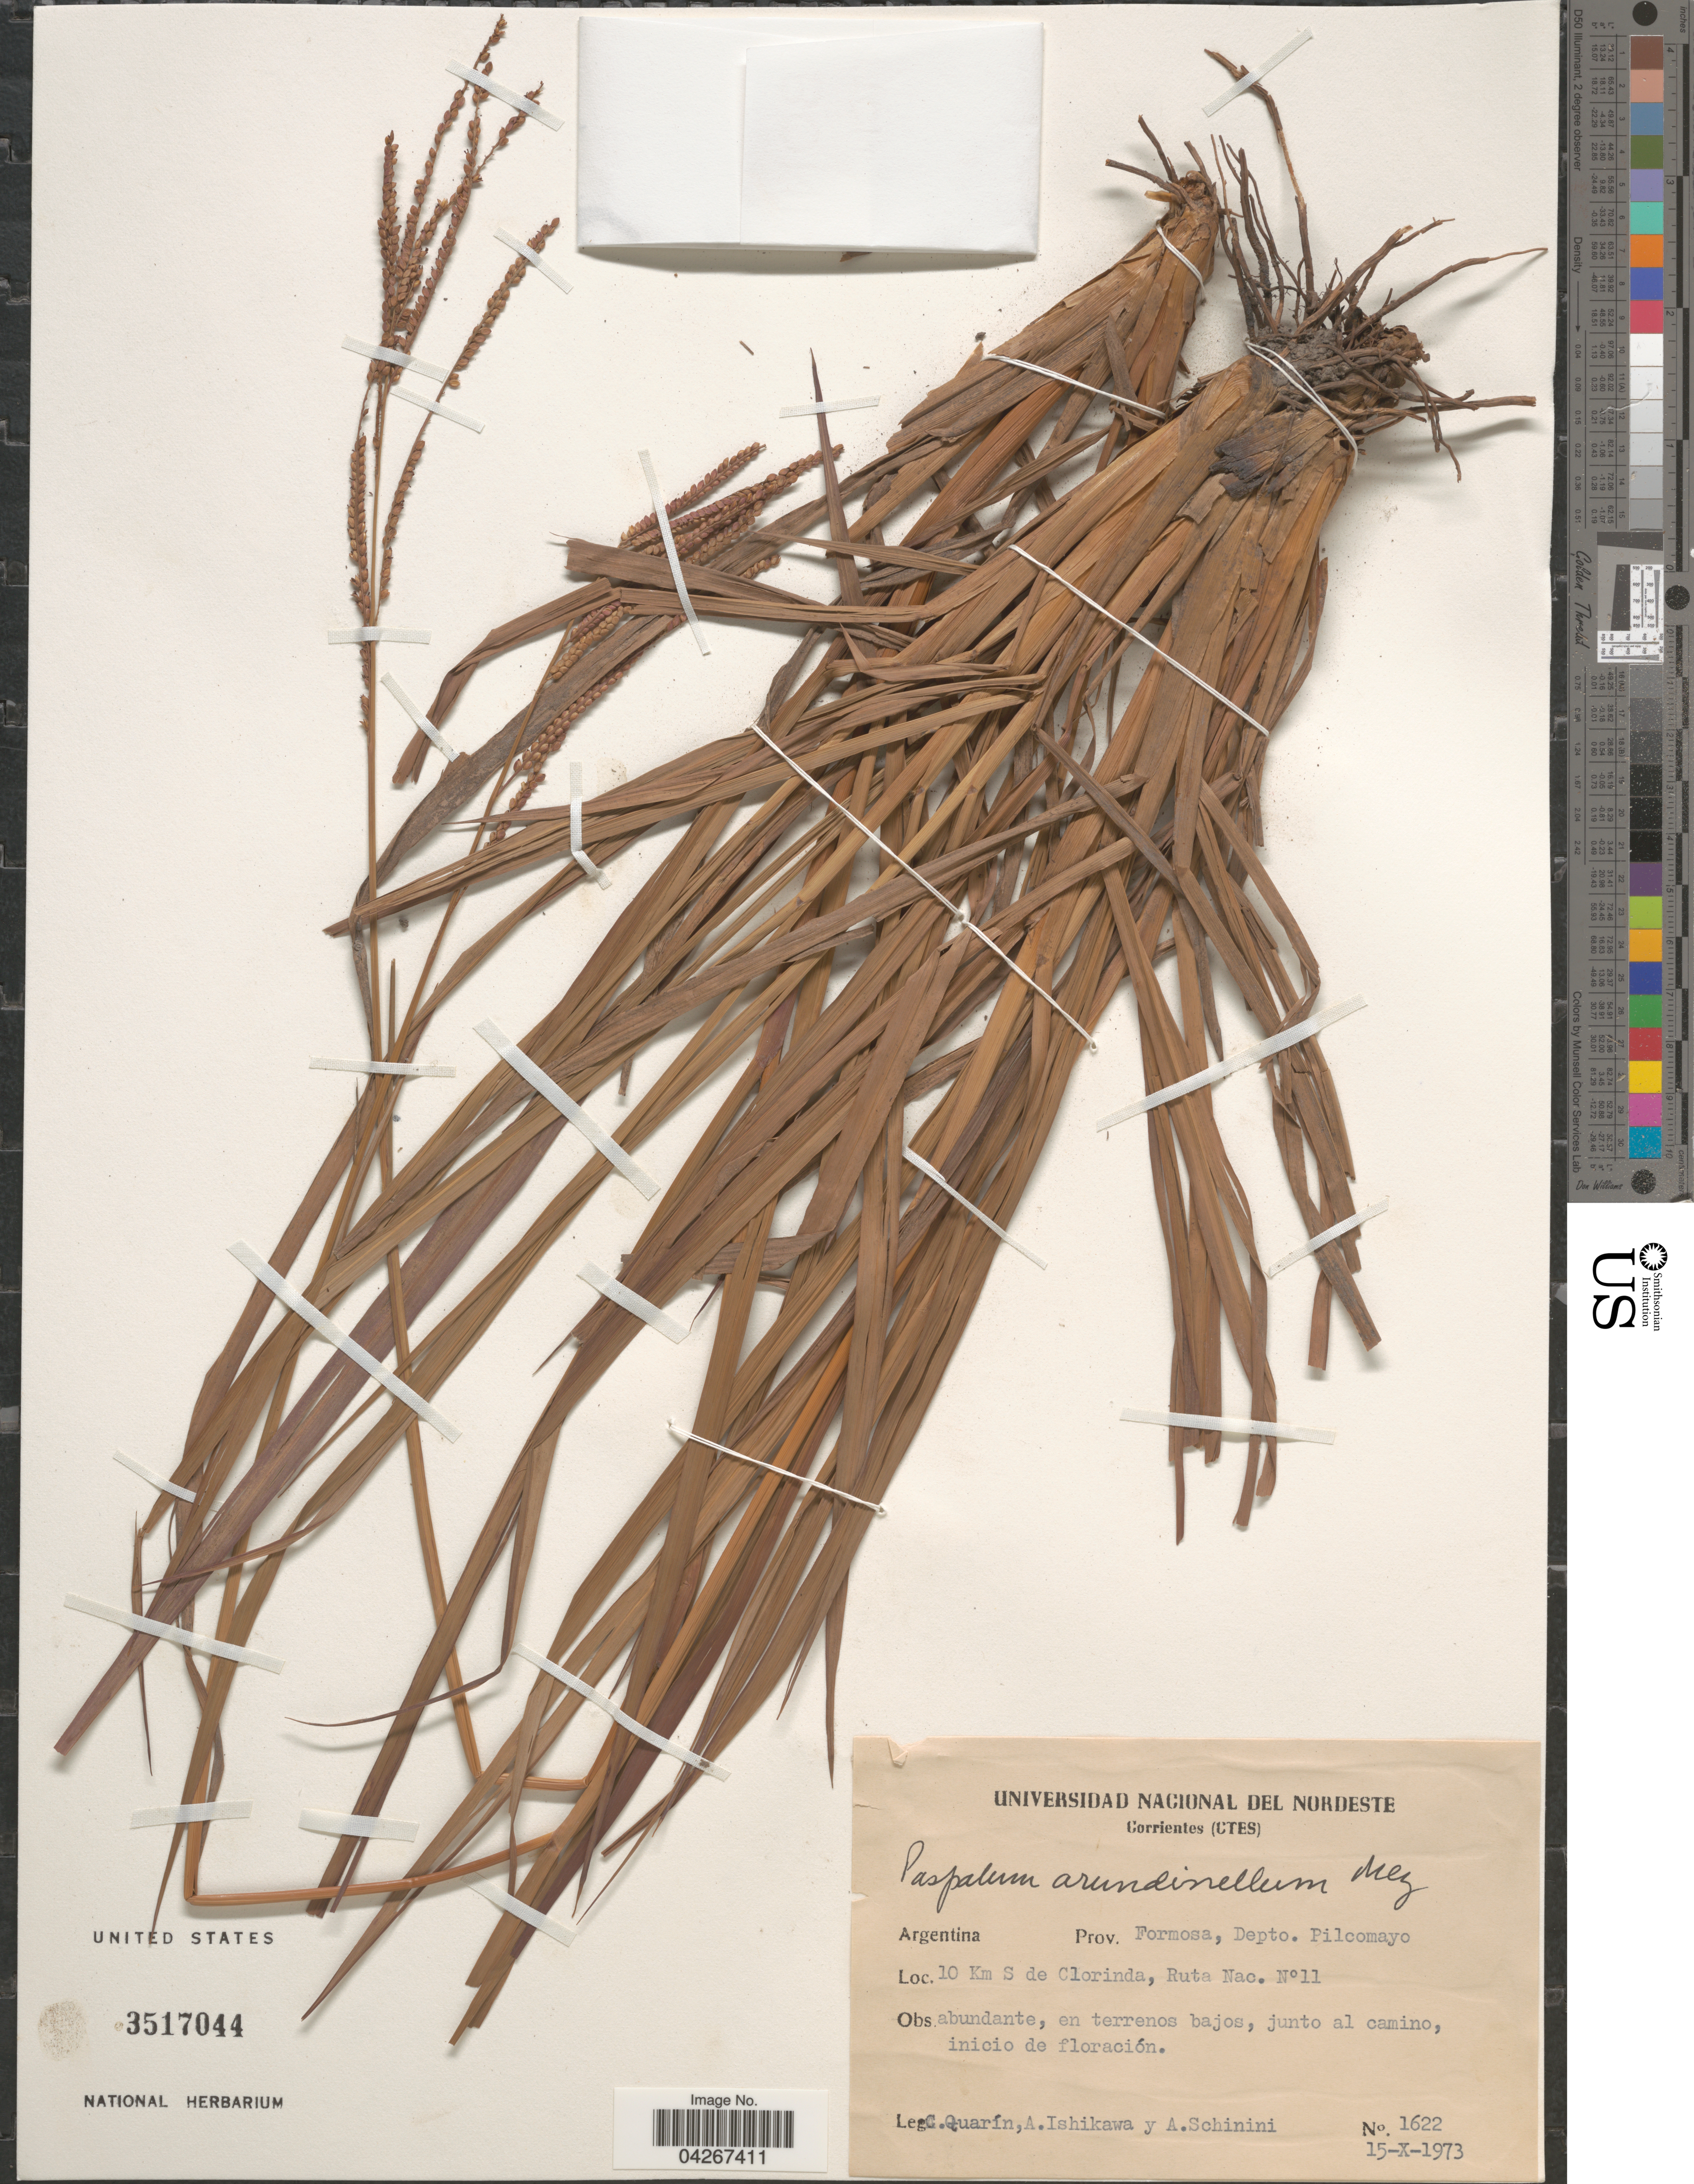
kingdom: Plantae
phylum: Tracheophyta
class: Liliopsida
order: Poales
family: Poaceae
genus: Paspalum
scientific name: Paspalum arundinellum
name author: Mez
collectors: C. Quarín, A. Ishikawa & A. Schinini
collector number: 1622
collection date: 1973-10-15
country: Argentina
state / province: Formosa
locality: Depto. Pilcomayo. 10 Km S de Clorinda, Ruta Nac. N° 11.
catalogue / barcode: US 3517044